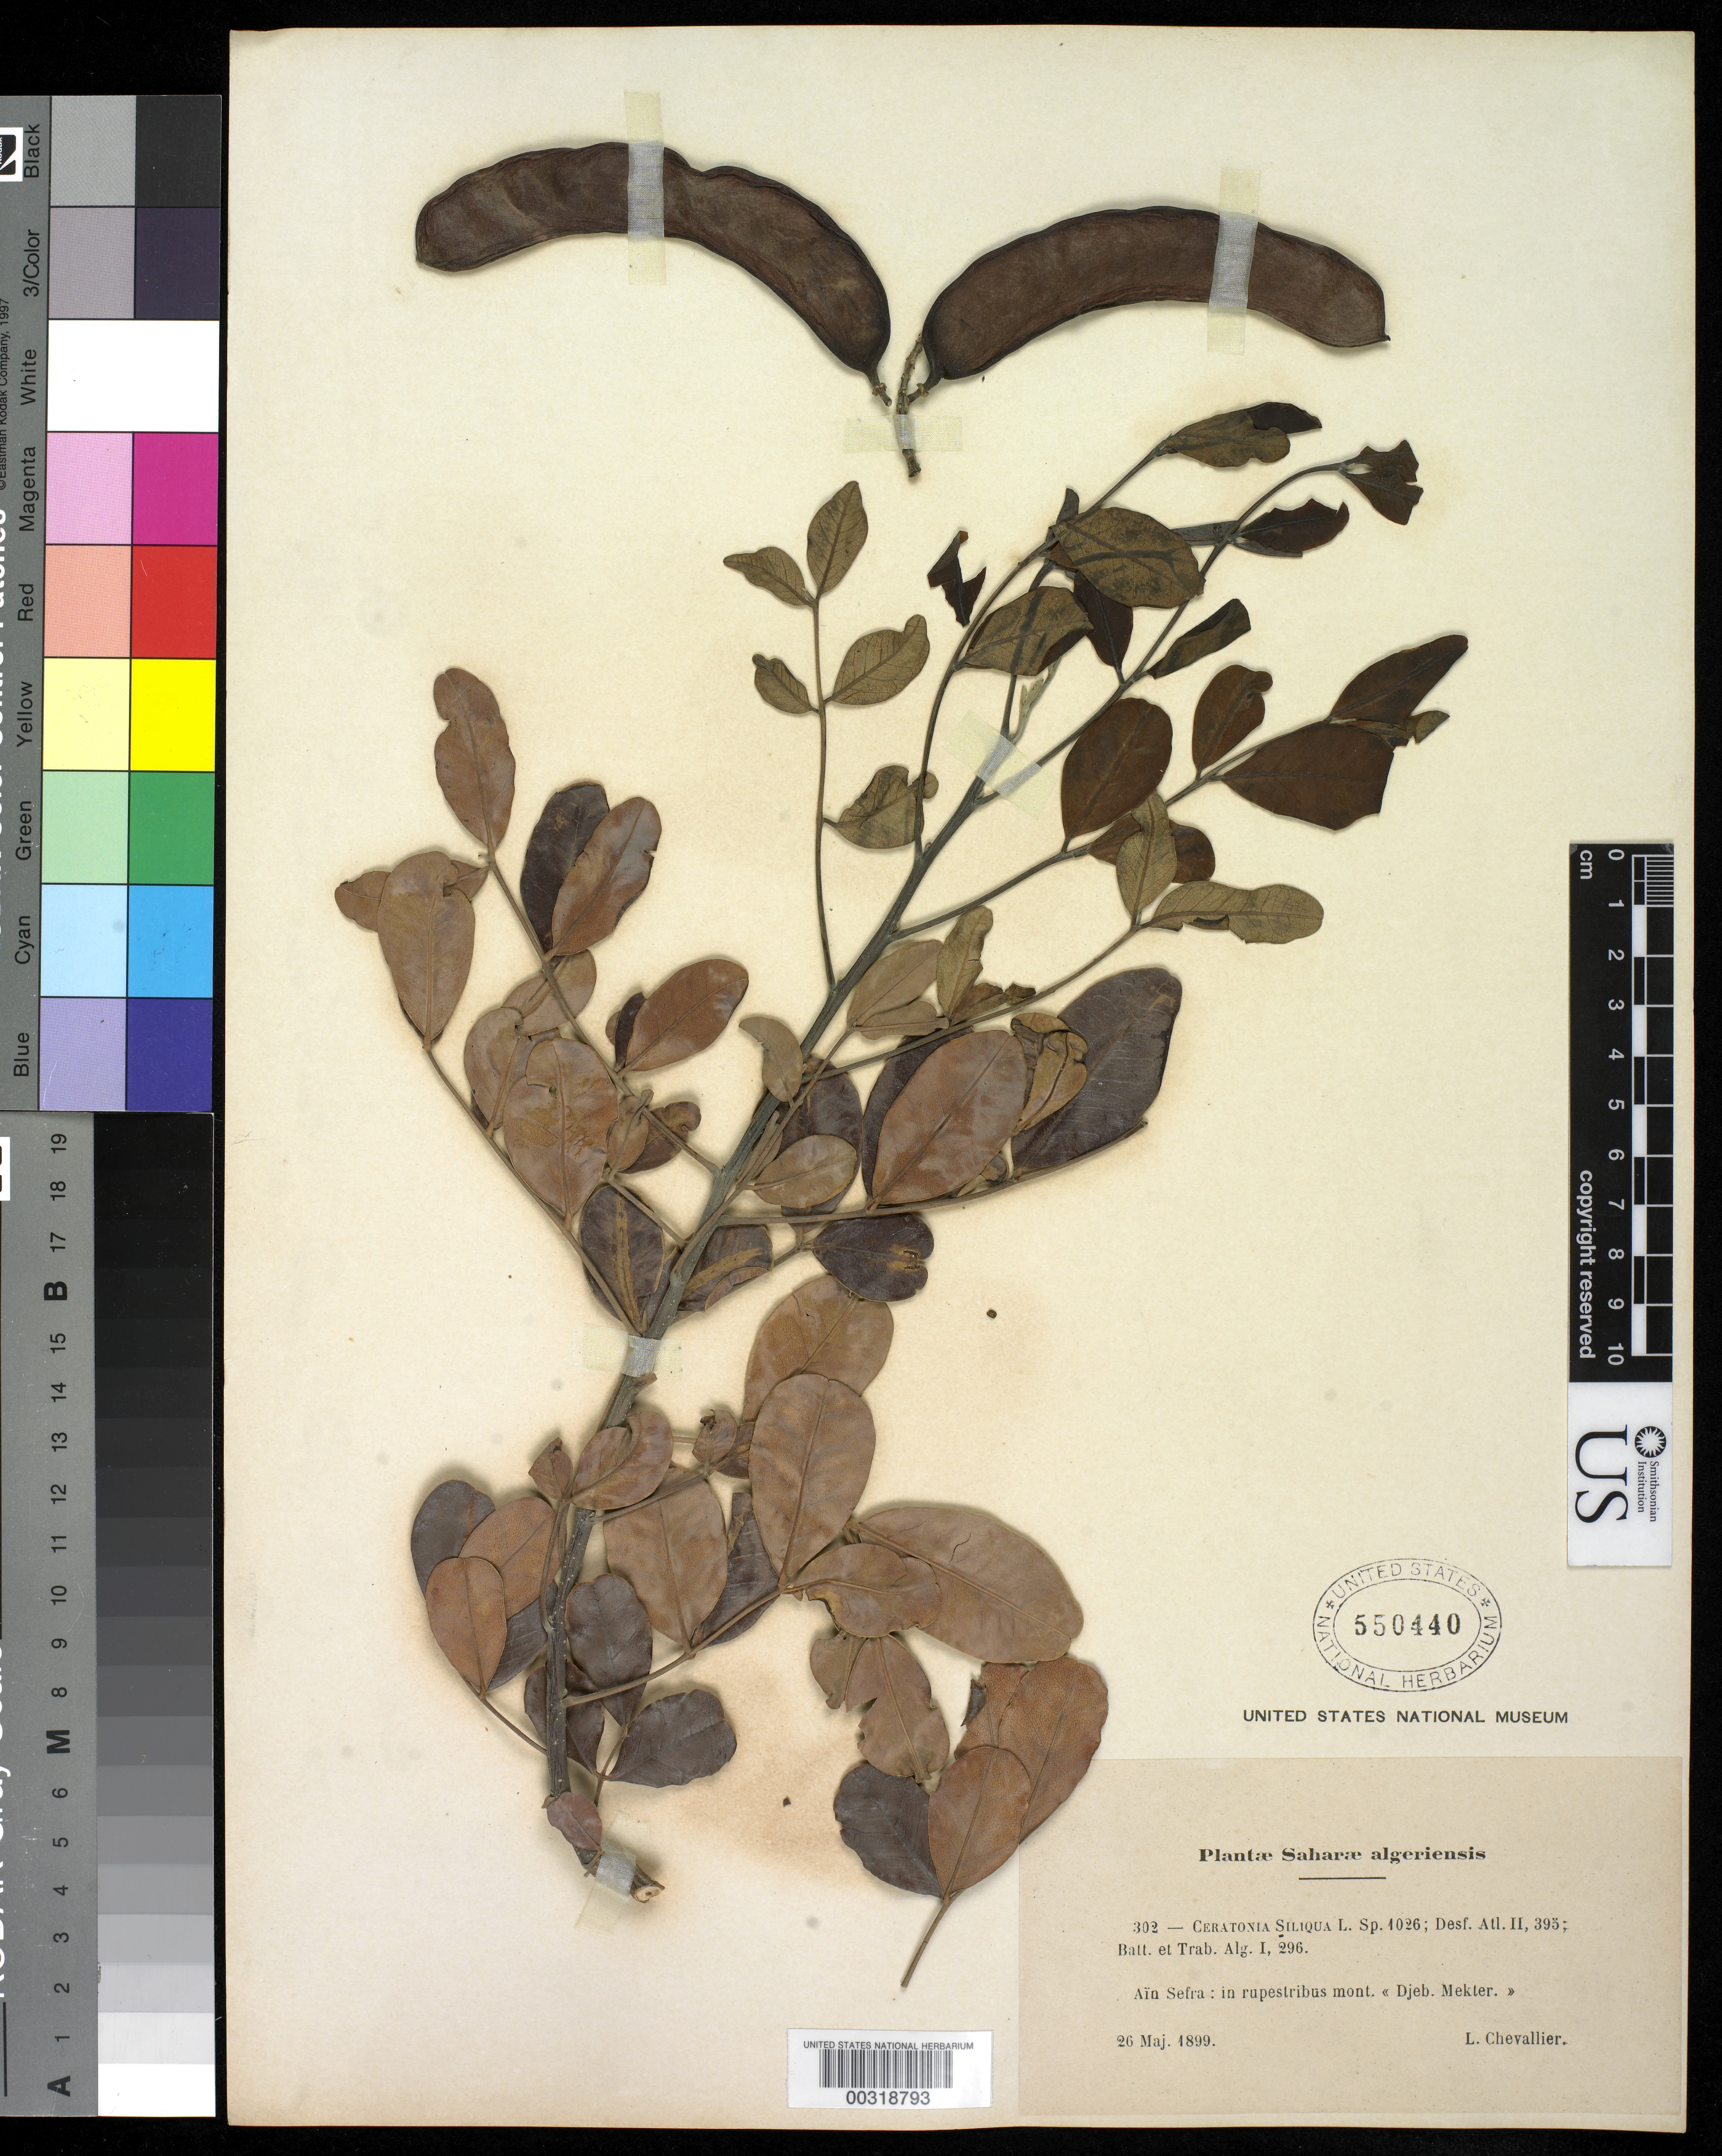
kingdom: Plantae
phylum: Tracheophyta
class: Magnoliopsida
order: Fabales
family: Fabaceae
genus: Ceratonia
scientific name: Ceratonia siliqua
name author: L.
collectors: L. Chevallier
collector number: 302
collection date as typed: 26 May 1899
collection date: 1899-05-26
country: Algeria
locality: Ain Sefra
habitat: Rocky mountain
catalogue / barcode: US 550440